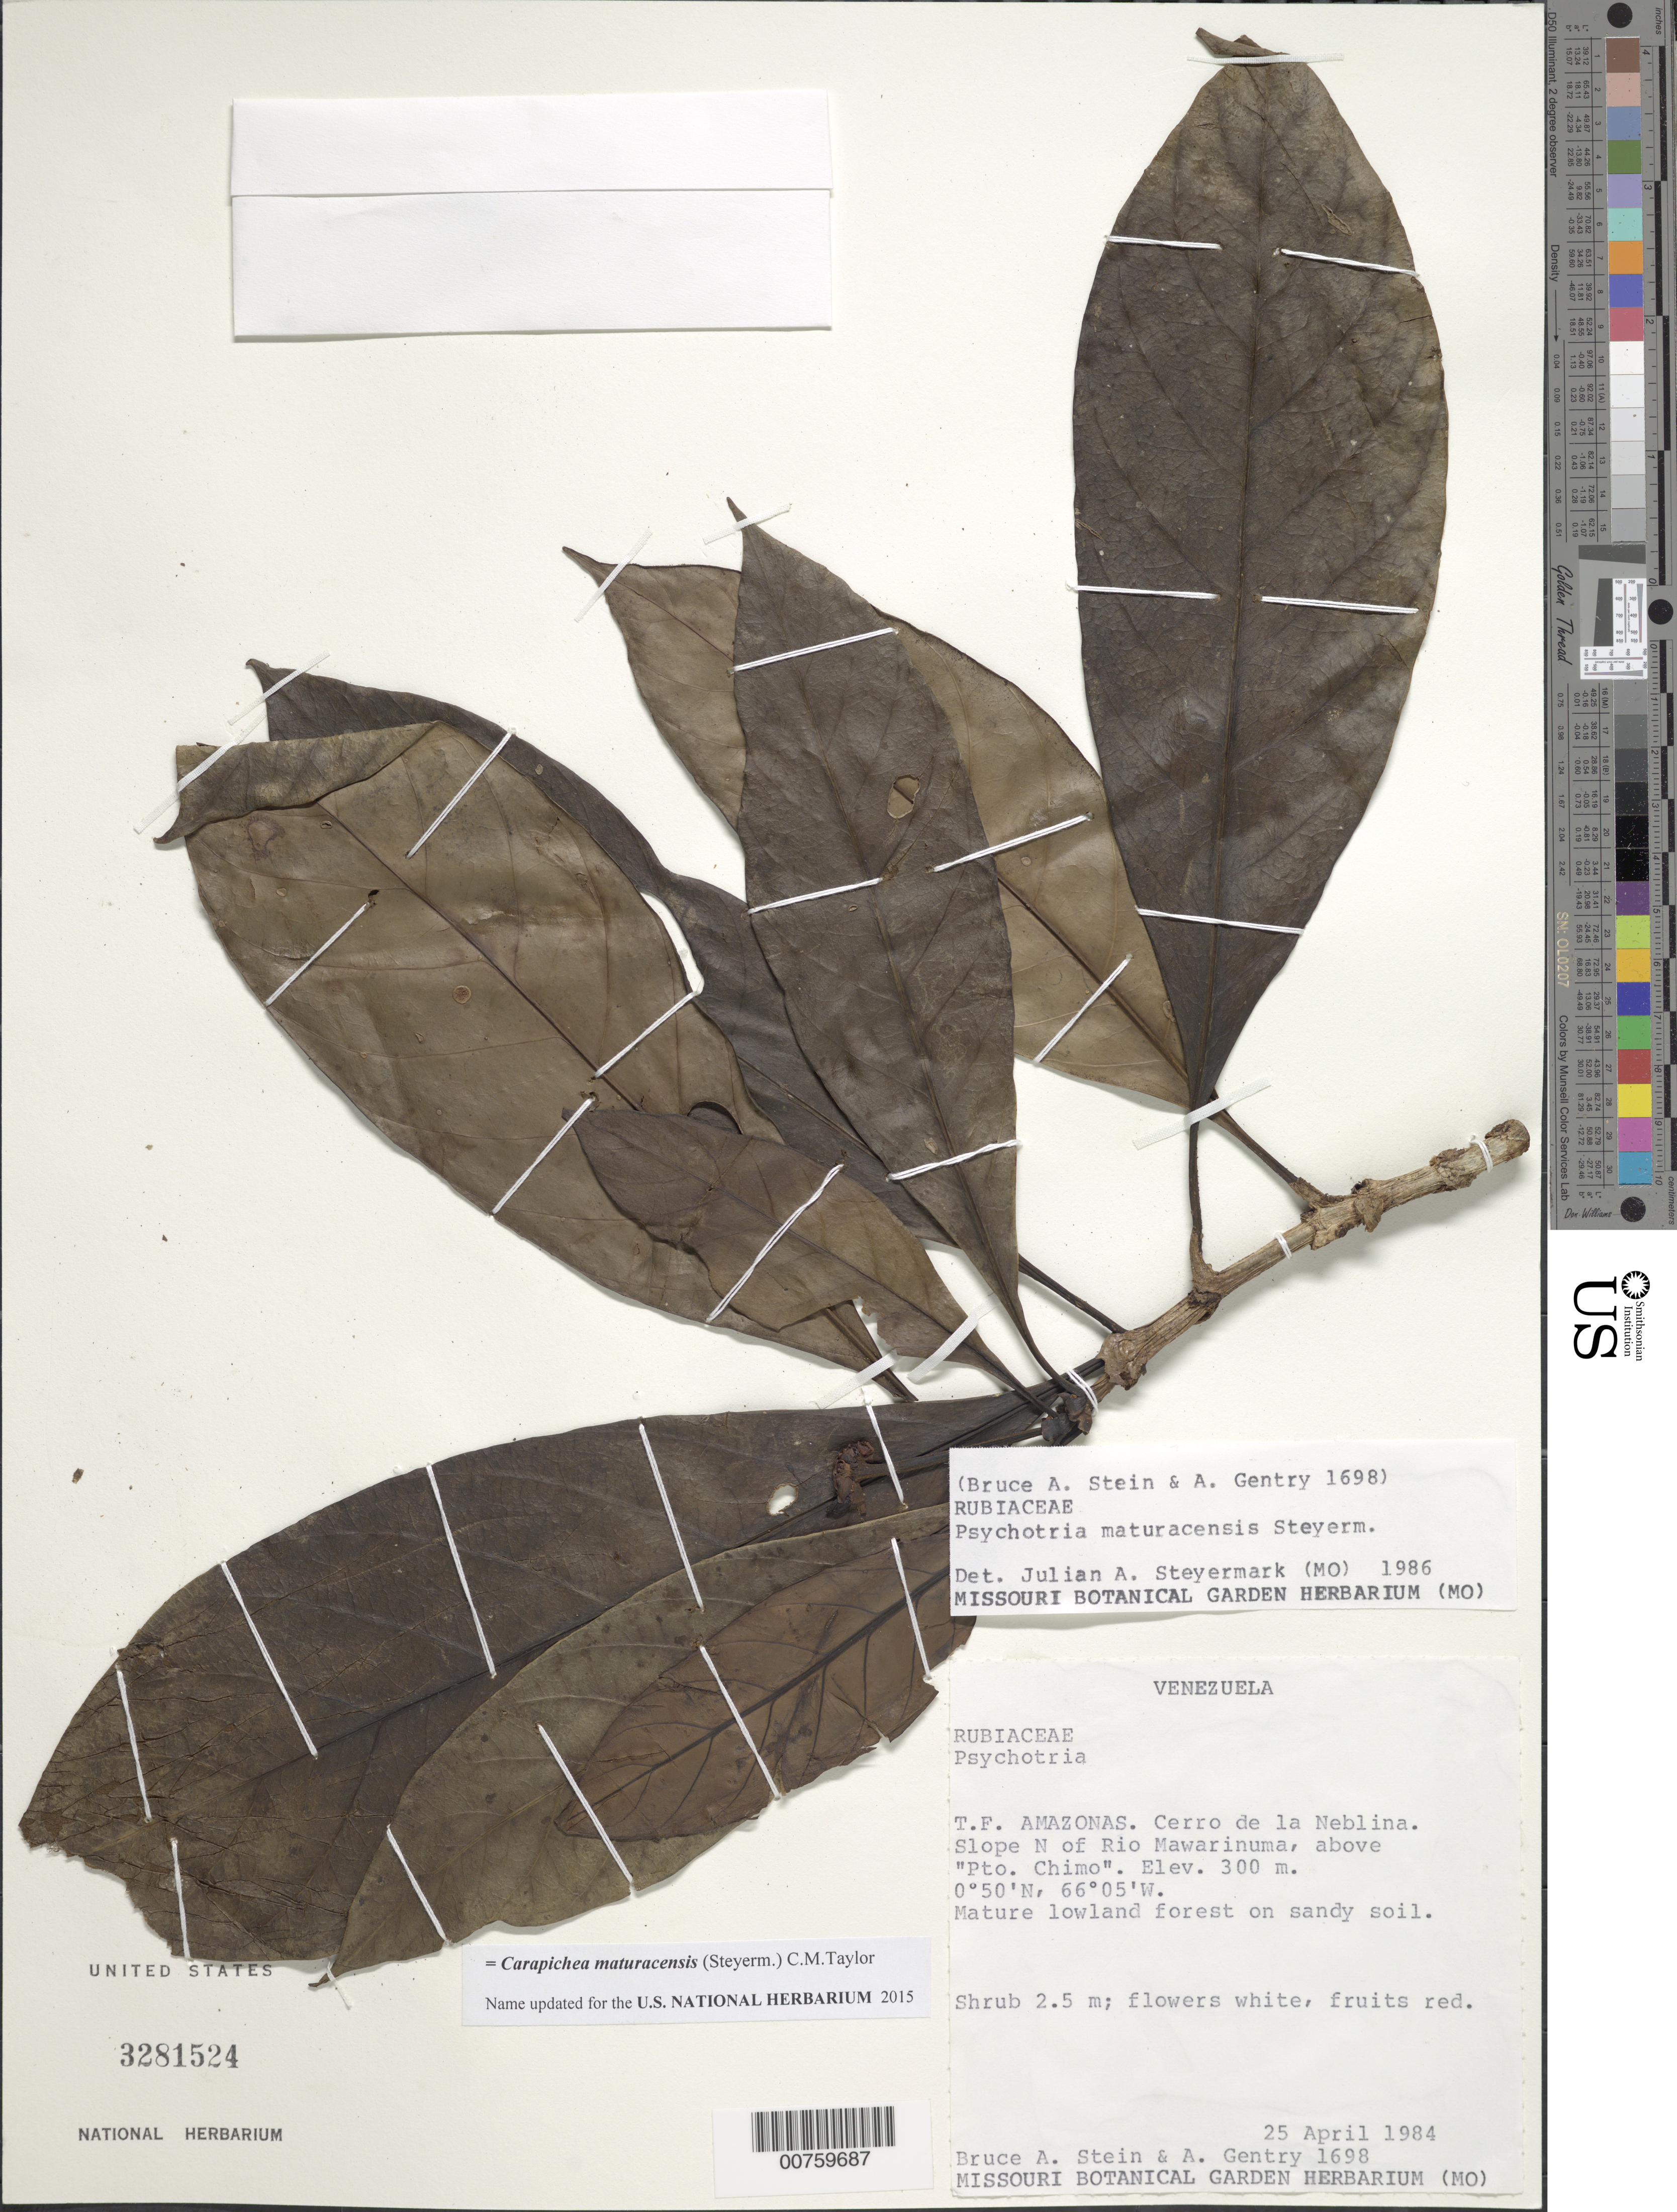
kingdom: Plantae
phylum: Tracheophyta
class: Magnoliopsida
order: Gentianales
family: Rubiaceae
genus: Psychotria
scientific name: Psychotria maturacensis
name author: Steyerm.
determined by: Steyermark, Julian A., (VEN)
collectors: B. A. Stein & A. H. Gentry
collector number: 1698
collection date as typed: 25-Apr-84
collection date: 1984-04-25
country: Venezuela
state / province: Amazonas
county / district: Río Negro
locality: Cerro de la Neblina, slope N of Río Mawarinuma, above Pto. Chimo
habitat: Mature lowland forest on sandy soil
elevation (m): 300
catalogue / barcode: US 3281524